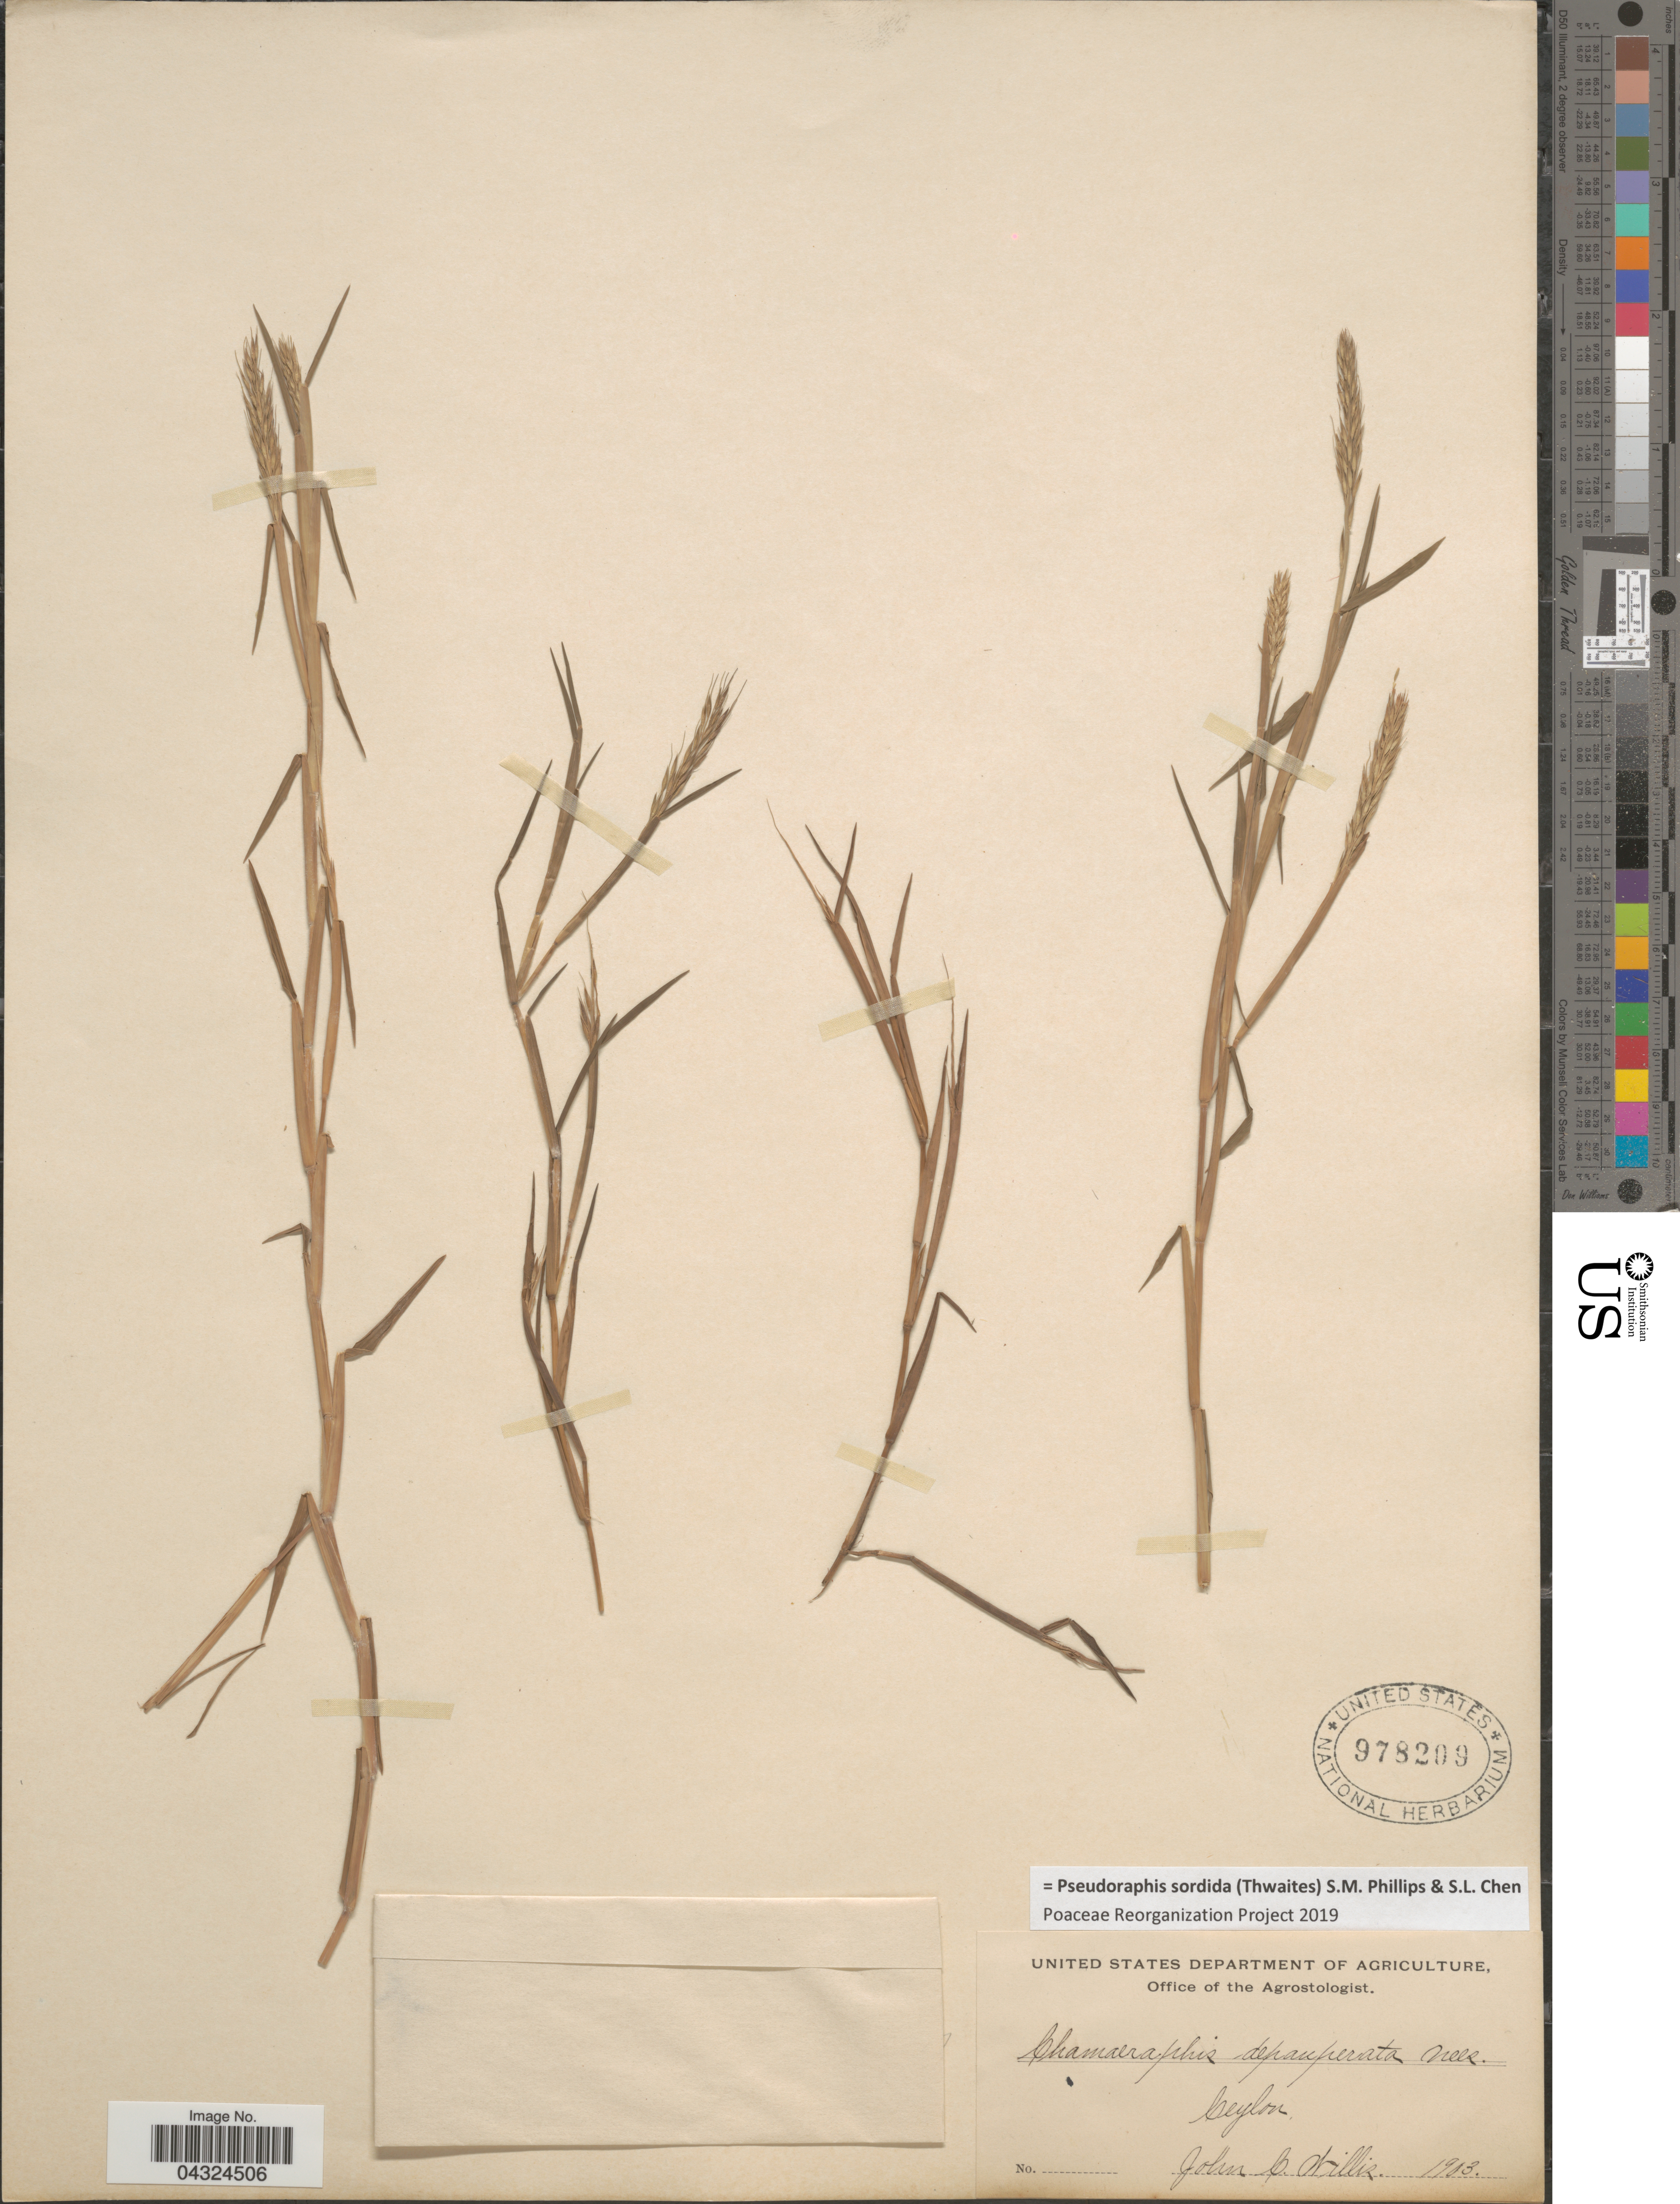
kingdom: Plantae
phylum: Tracheophyta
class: Liliopsida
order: Poales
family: Poaceae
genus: Pseudoraphis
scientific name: Pseudoraphis sordida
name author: (Thwaites) S.M. Phillips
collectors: J. Willis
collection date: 1903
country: Sri Lanka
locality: Ceylon.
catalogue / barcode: US 978209